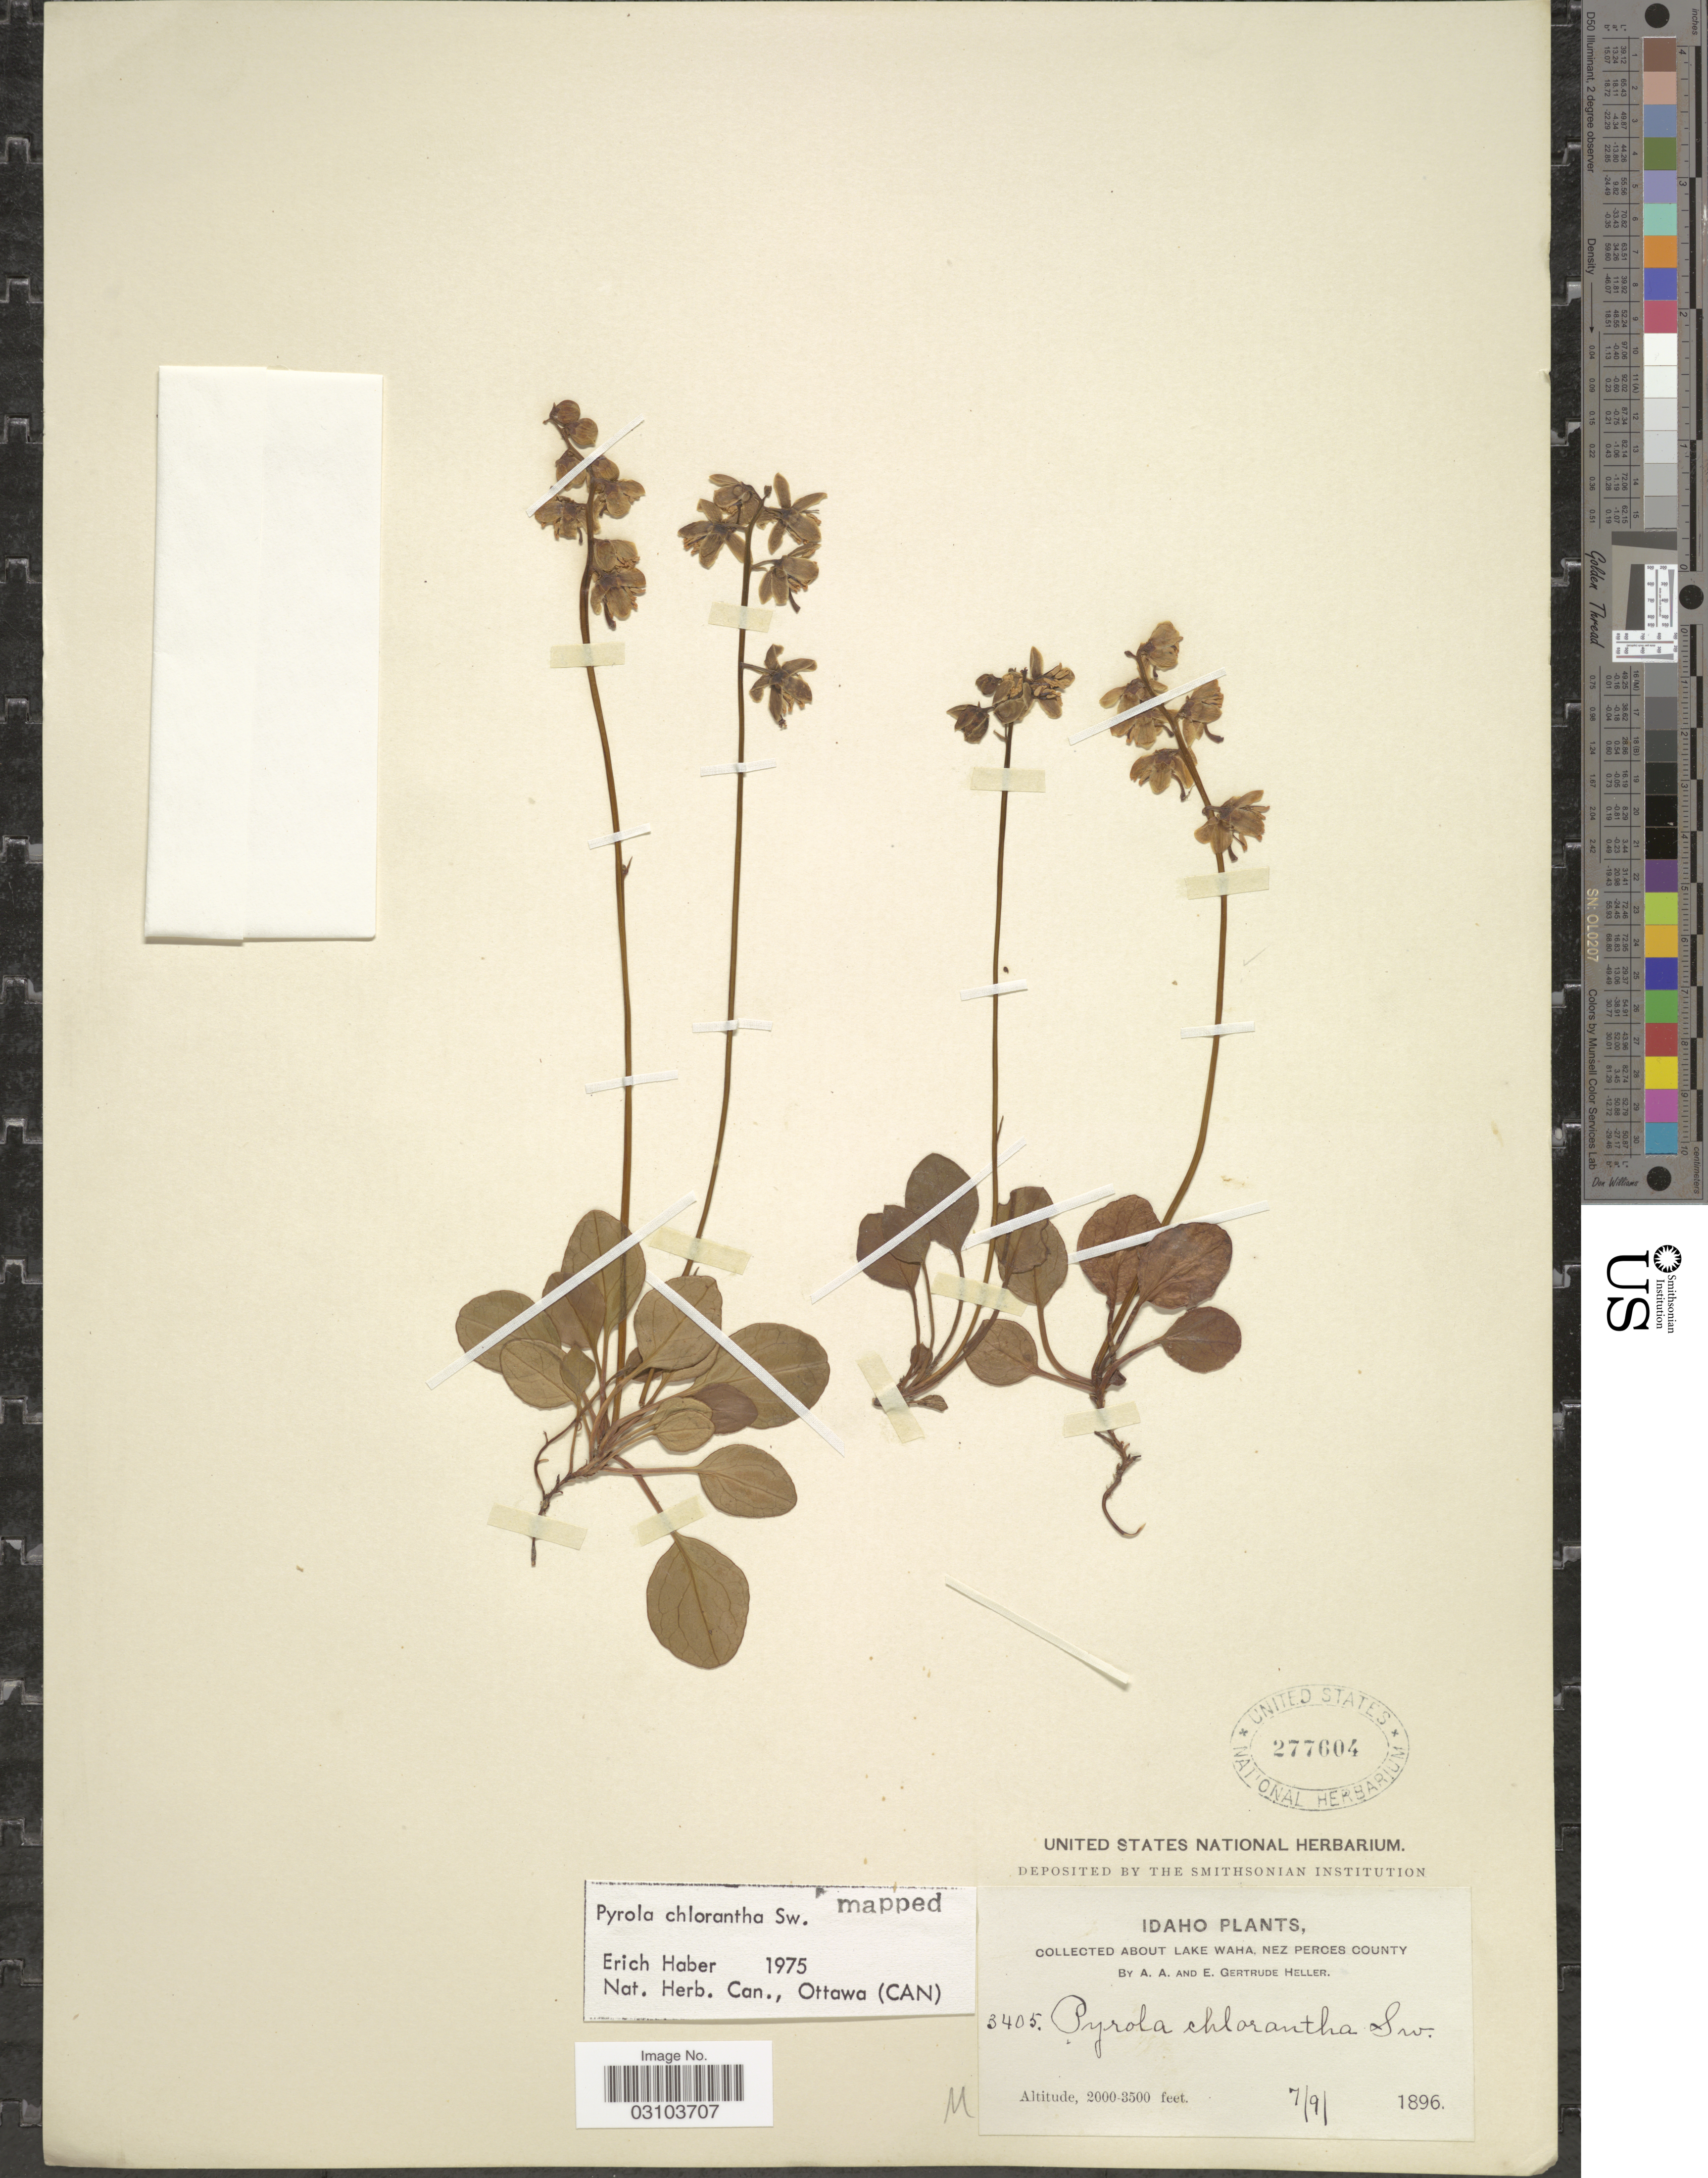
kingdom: Plantae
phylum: Tracheophyta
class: Magnoliopsida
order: Ericales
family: Ericaceae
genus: Pyrola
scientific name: Pyrola chlorantha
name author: Schweigg.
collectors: A. A. Heller & E. G. Heller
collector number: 3405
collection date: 1896-07-09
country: United States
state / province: Idaho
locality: About Lake Waha, Nez Perces County.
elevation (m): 610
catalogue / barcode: US 277604